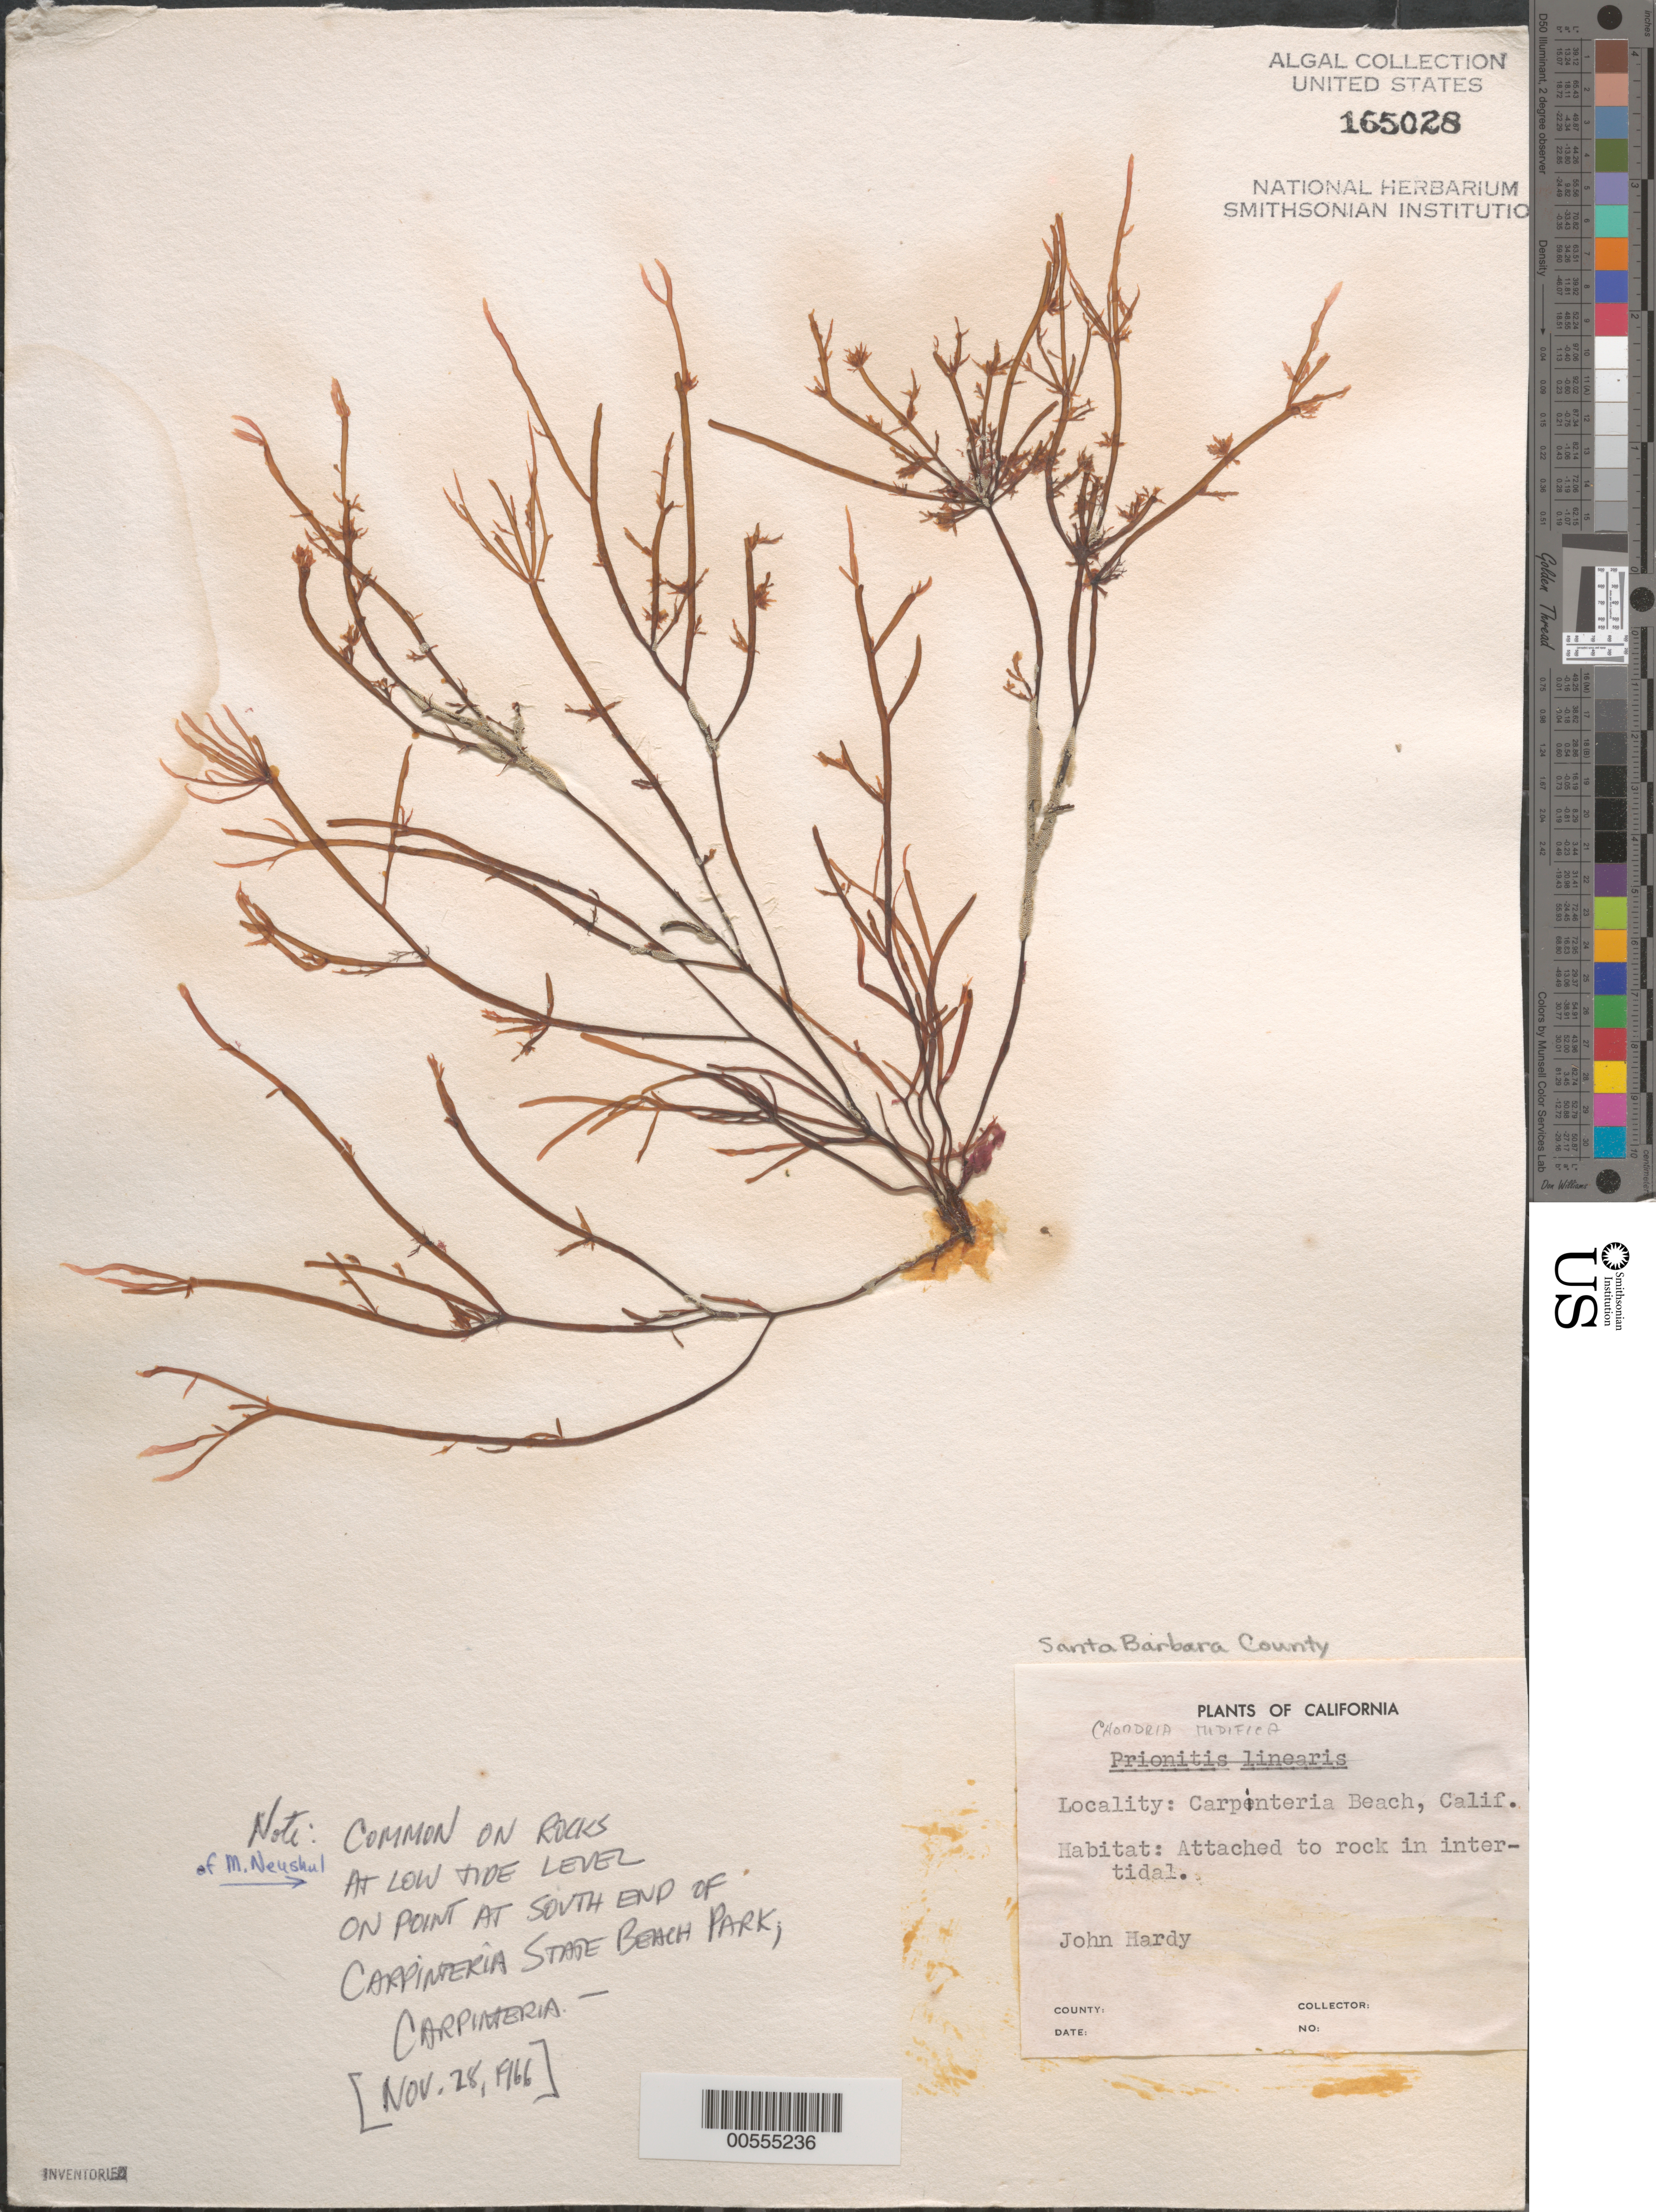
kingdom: Plantae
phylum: Rhodophyta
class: Florideophyceae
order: Ceramiales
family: Rhodomelaceae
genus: Neochondria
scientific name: Neochondria nidifica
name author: (Harvey) Sutti et al.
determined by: Algae name updating Project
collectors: J. Hardy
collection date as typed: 28 Nov 1966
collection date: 1966-11-28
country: United States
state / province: California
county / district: Santa Barbara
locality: Carpinteria State Beach Park, Carpinteria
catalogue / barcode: US 165028